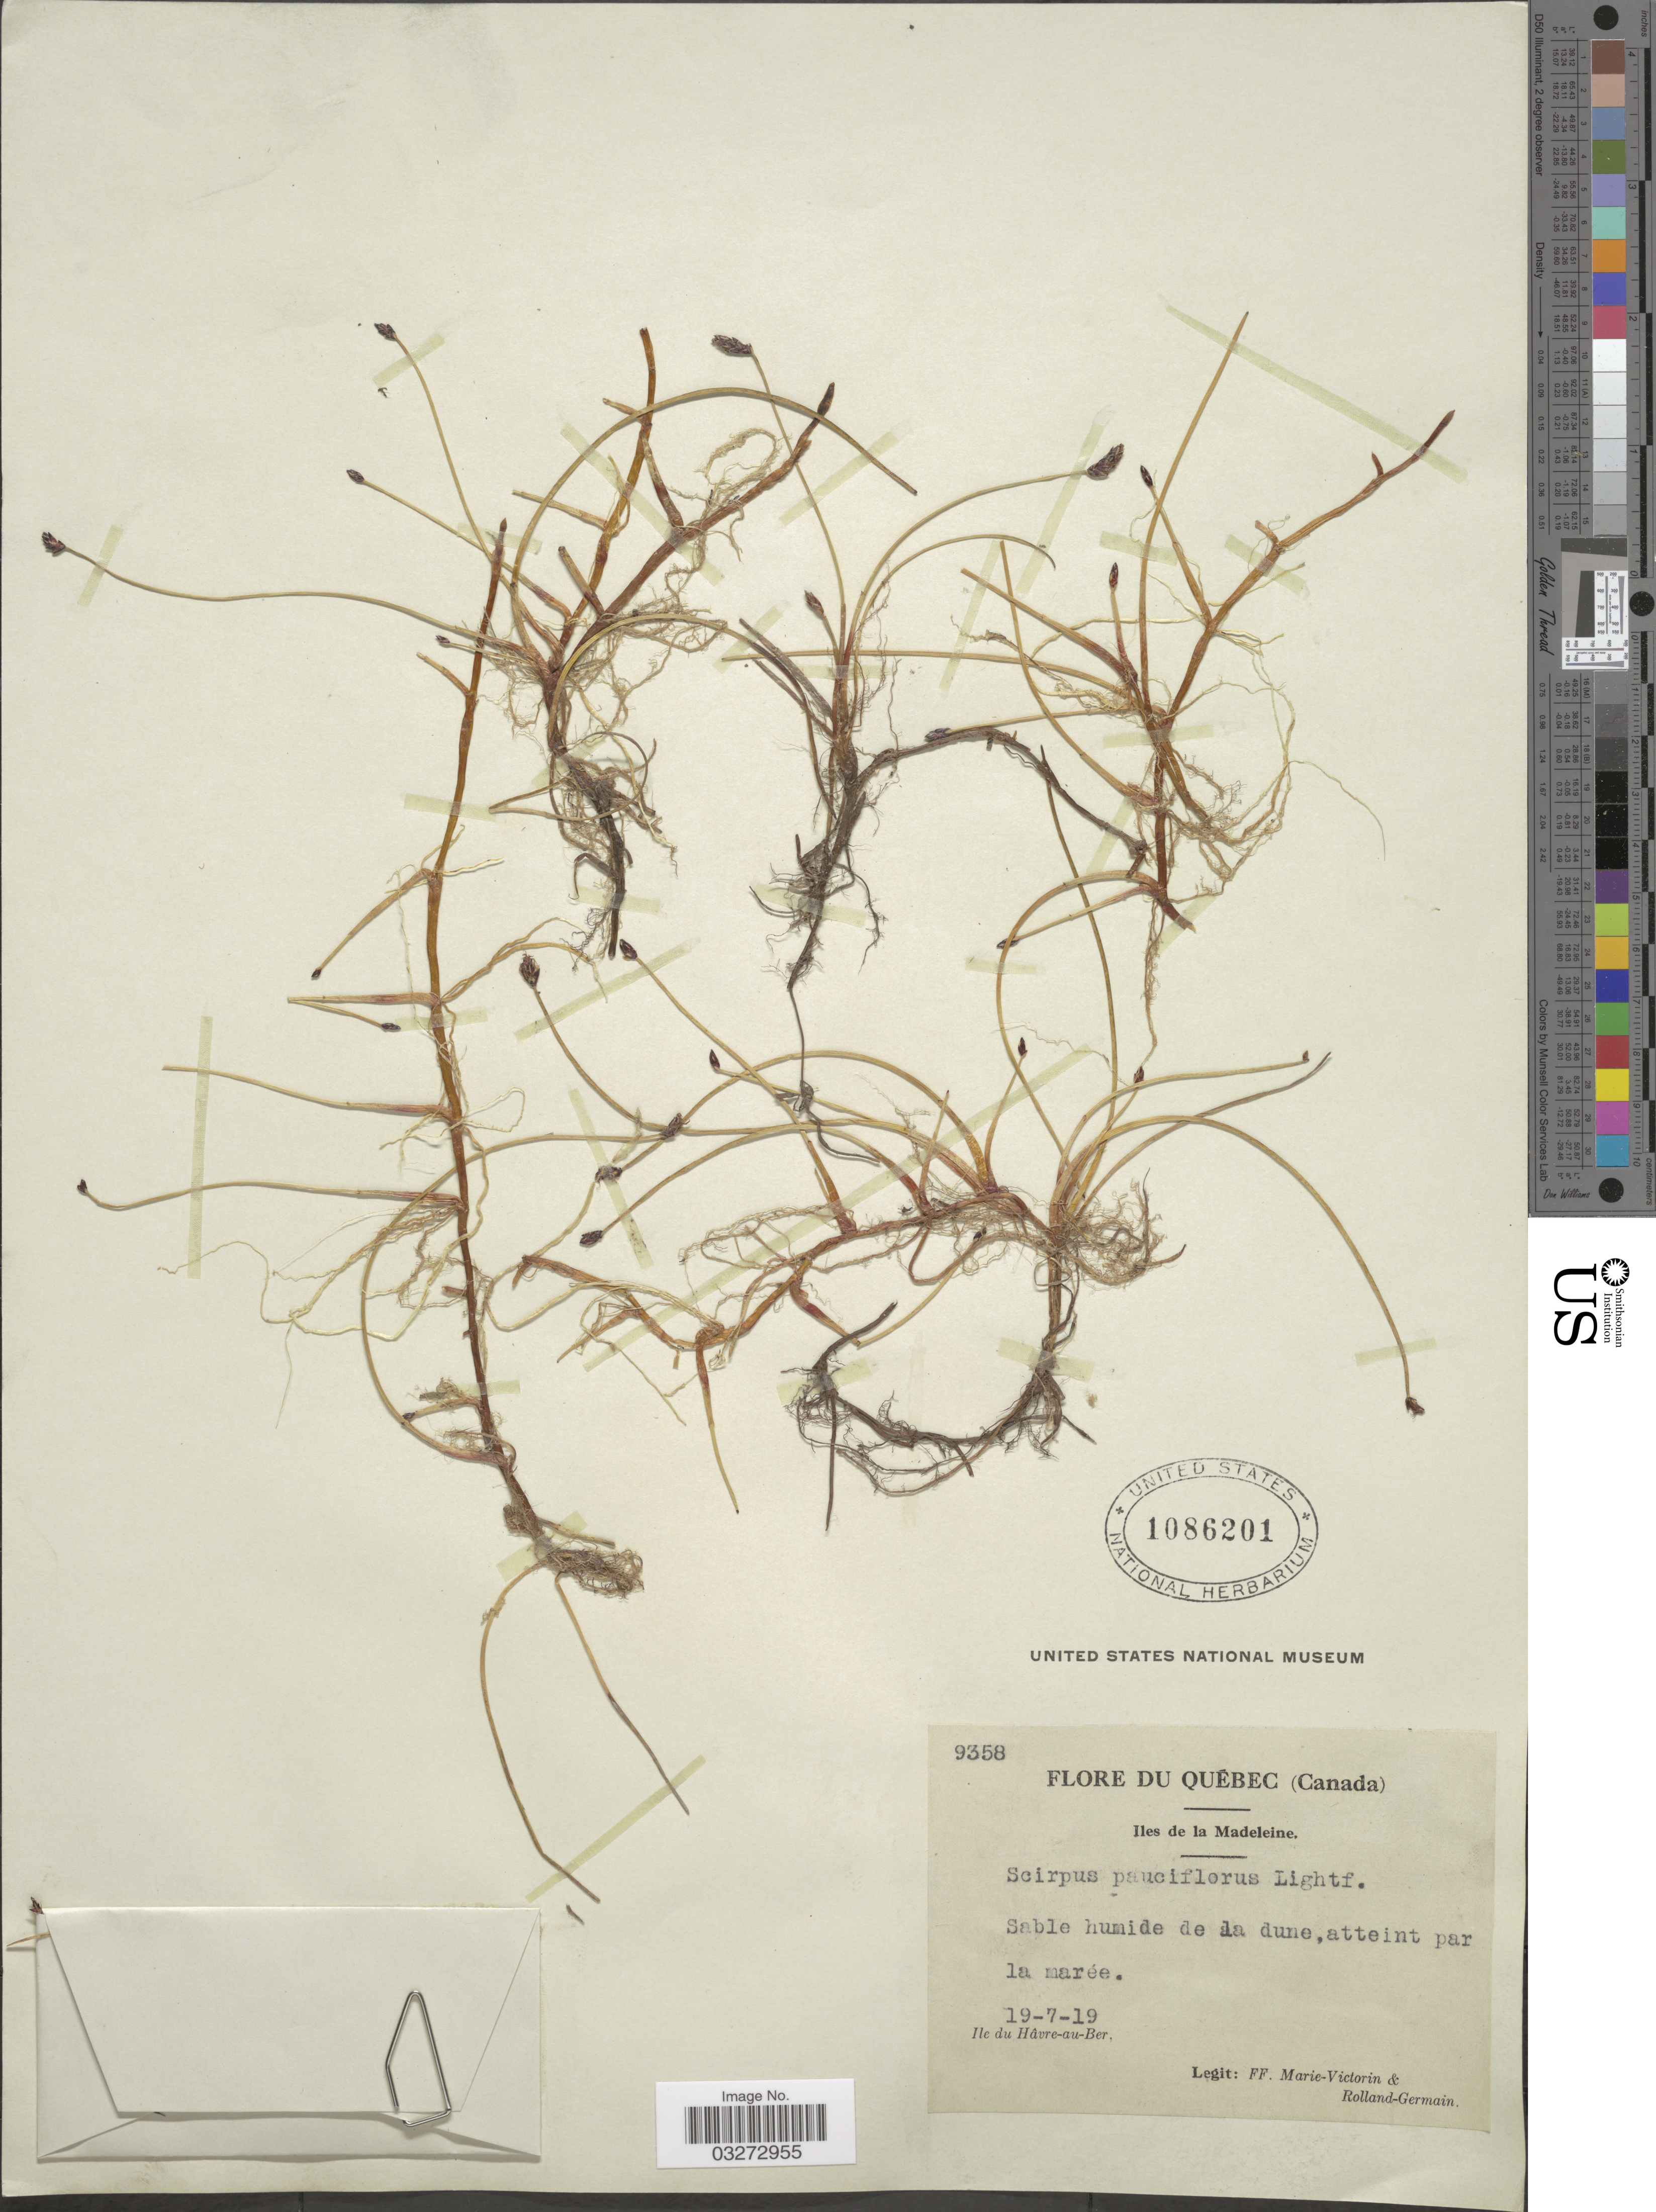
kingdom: Plantae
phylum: Tracheophyta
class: Liliopsida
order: Poales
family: Cyperaceae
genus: Eleocharis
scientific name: Eleocharis quinqueflora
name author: (Hartmann) O. Schwarz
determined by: Strong, Mark T., (BOT), Smithsonian Institution - National Museum of Natural History (UNITED STATES)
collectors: F. Marie-Victorin & Rolland-Germain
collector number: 9358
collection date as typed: Transcribed d/m/y: 19/7/19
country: Canada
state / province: Quebec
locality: Iles de la Madeleine. Ile du Hâvre-au-Ber.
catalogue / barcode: US 1086201